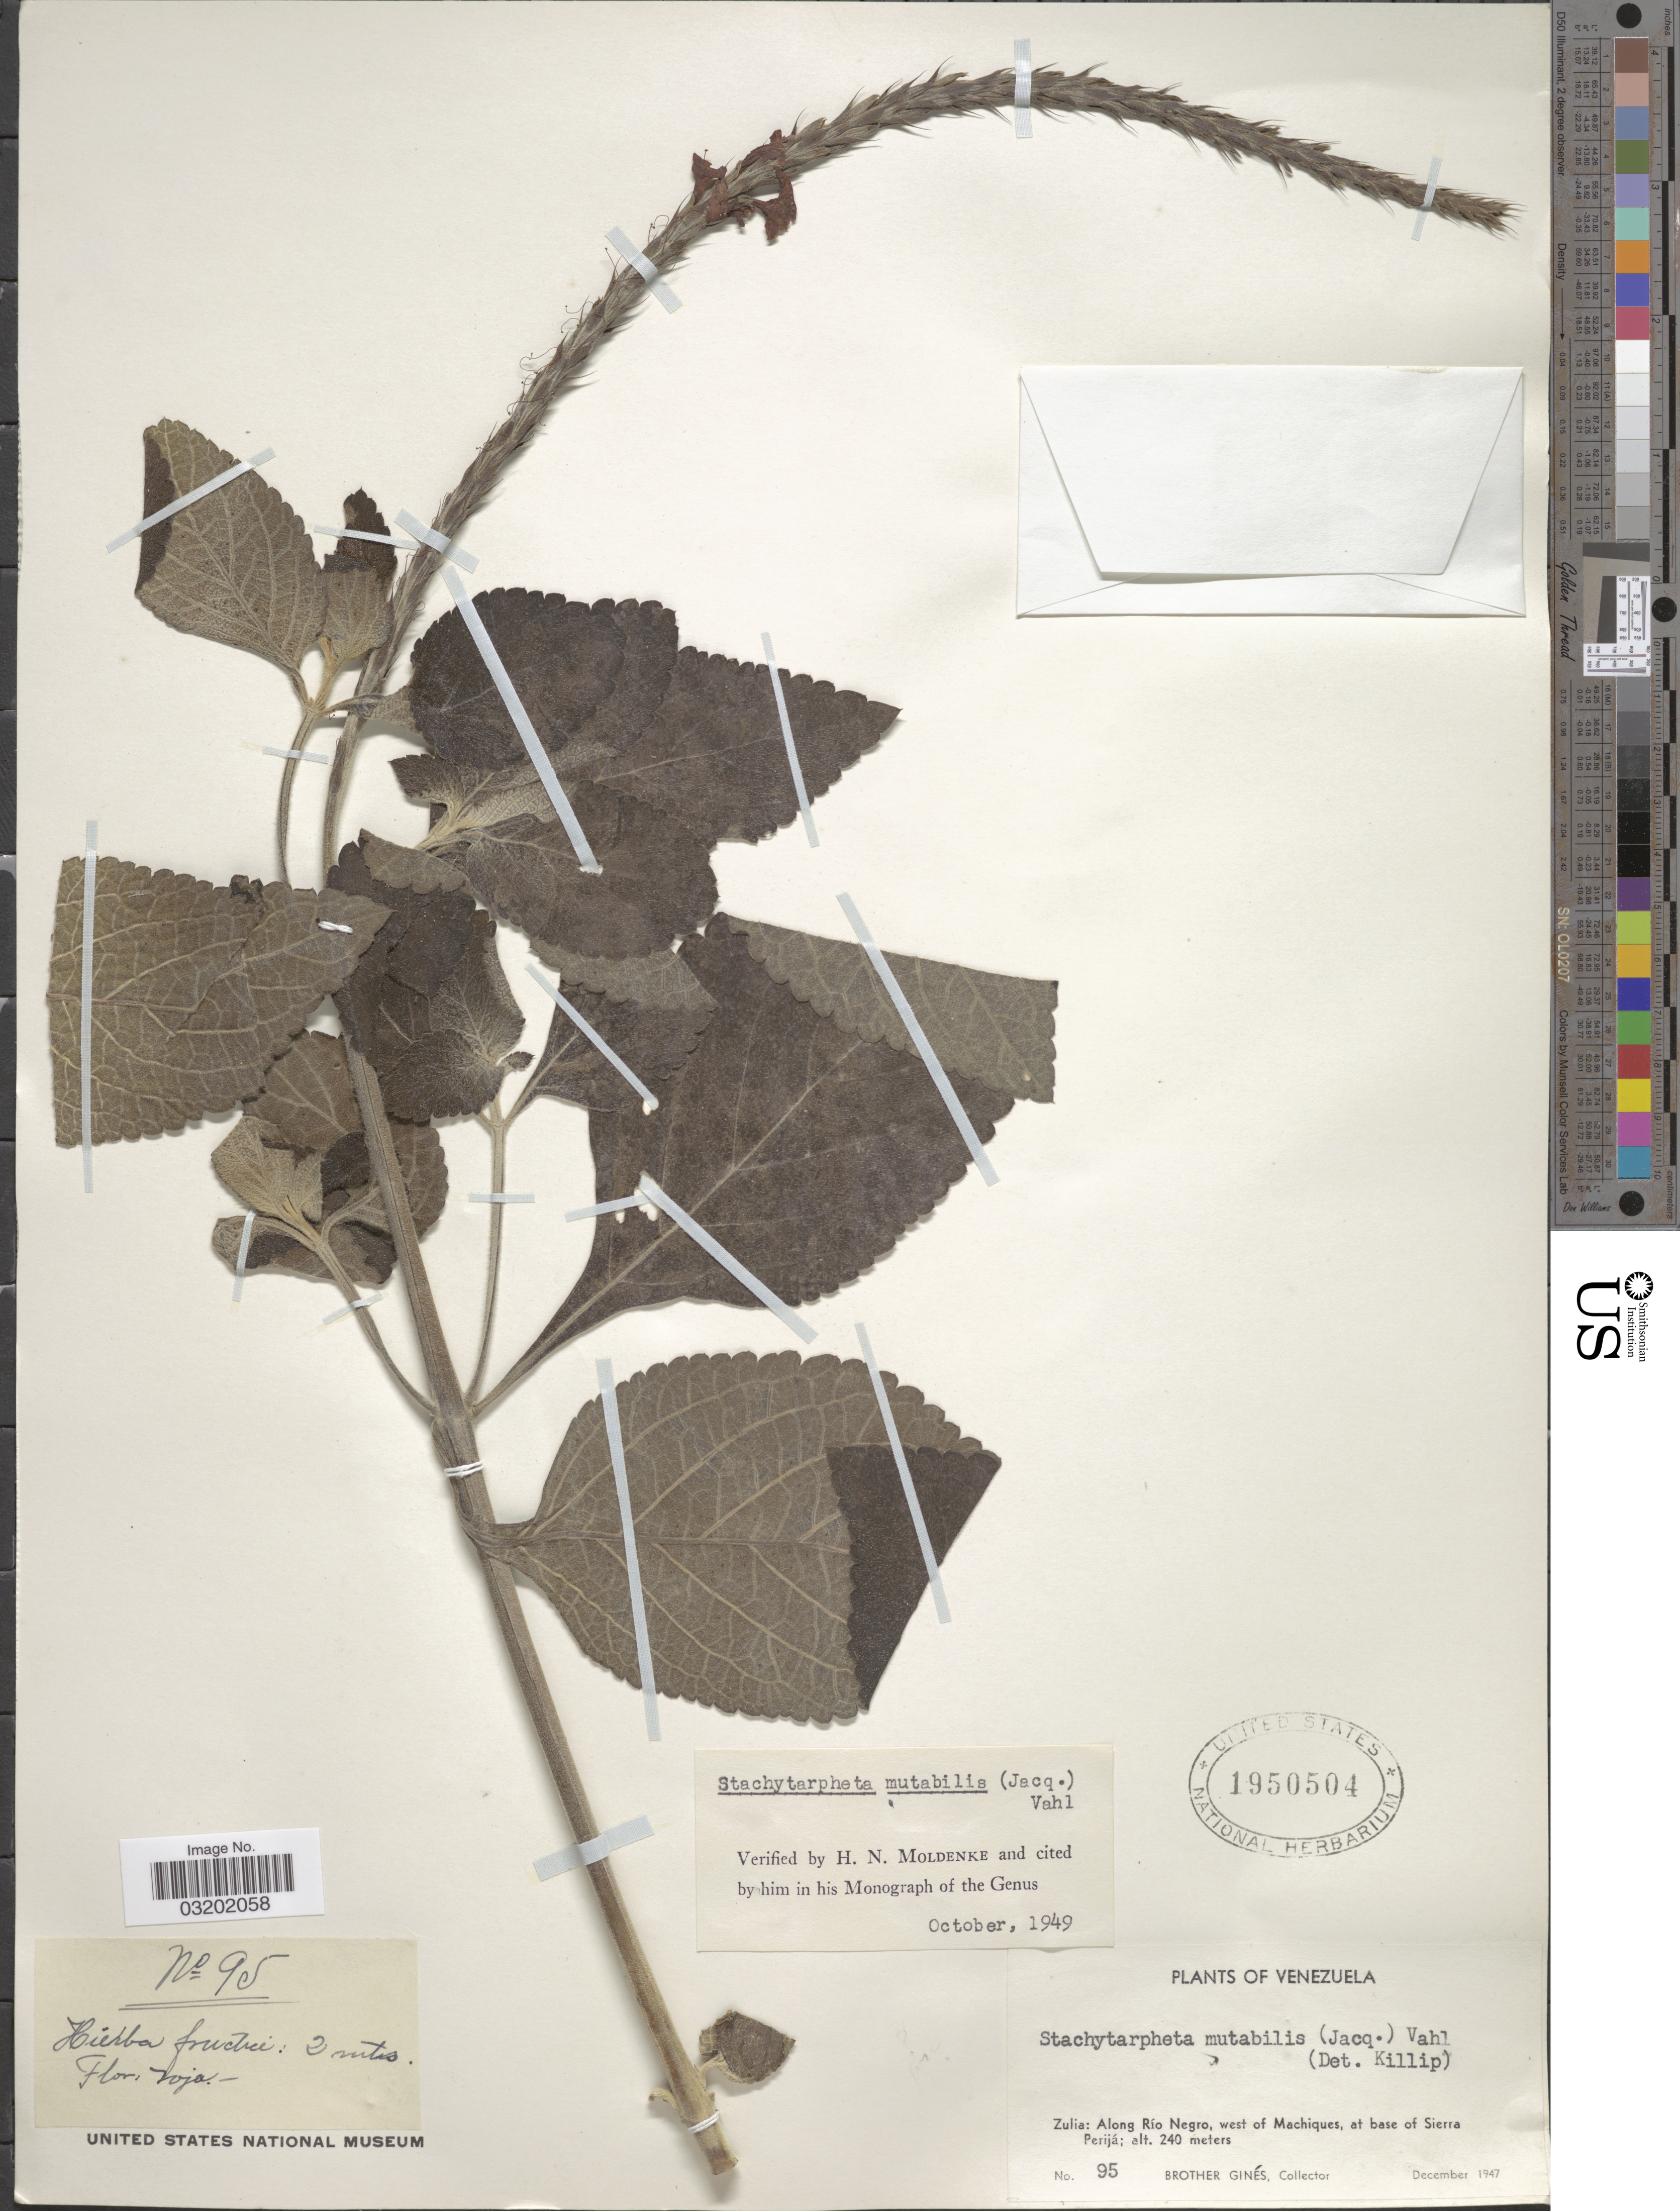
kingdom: Plantae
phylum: Tracheophyta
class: Magnoliopsida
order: Lamiales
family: Verbenaceae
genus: Stachytarpheta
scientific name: Stachytarpheta mutabilis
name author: (Jacq.) Vahl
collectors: Bro. Gines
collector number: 95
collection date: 1947-12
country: Venezuela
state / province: Zulia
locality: Along Río Negro, west of Machiques, at base of Sierra Perijá.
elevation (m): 240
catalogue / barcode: US 1950504